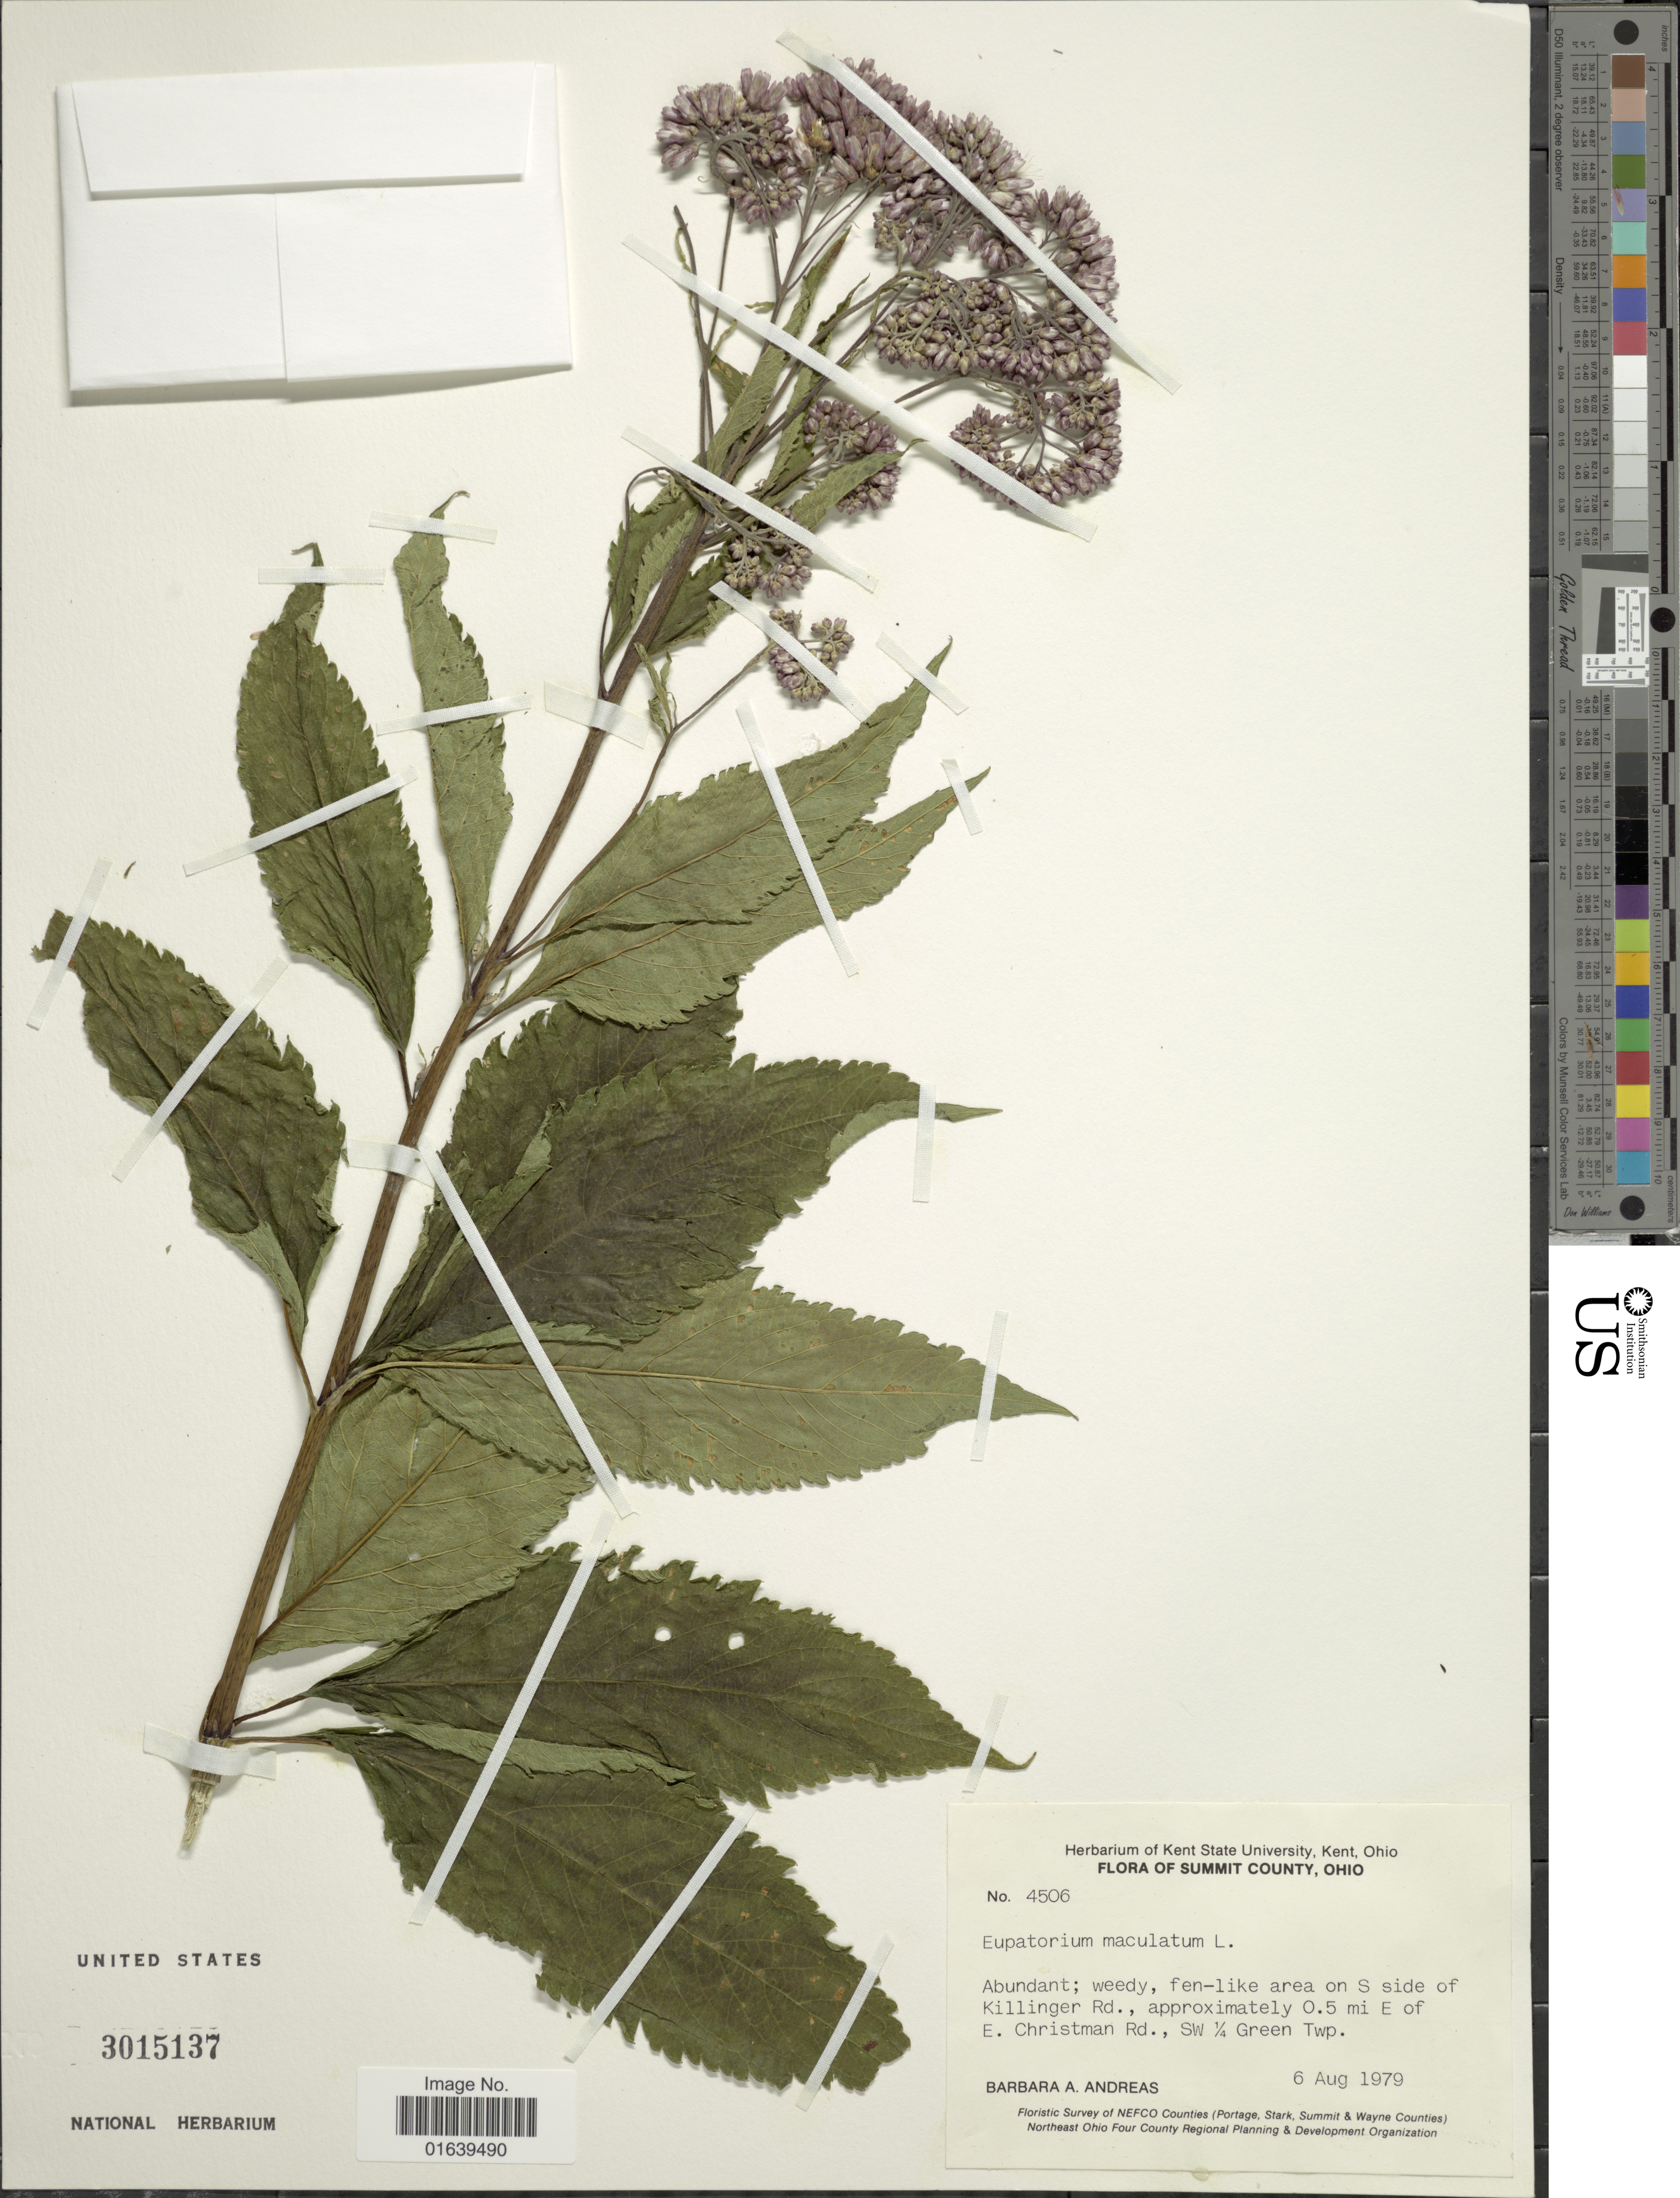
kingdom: Plantae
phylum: Tracheophyta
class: Magnoliopsida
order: Asterales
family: Asteraceae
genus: Eupatorium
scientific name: Eupatorium maculatum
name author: L.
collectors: B. A. Andreas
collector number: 4506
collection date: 1979-08-06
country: United States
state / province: Ohio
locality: Summit County, Abundant; weedy, fen like area on S side of Killinger Rd. Approximately 0.5 mi E of E. Christman Rd. SW ¼ Green Twp.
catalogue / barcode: US 301537